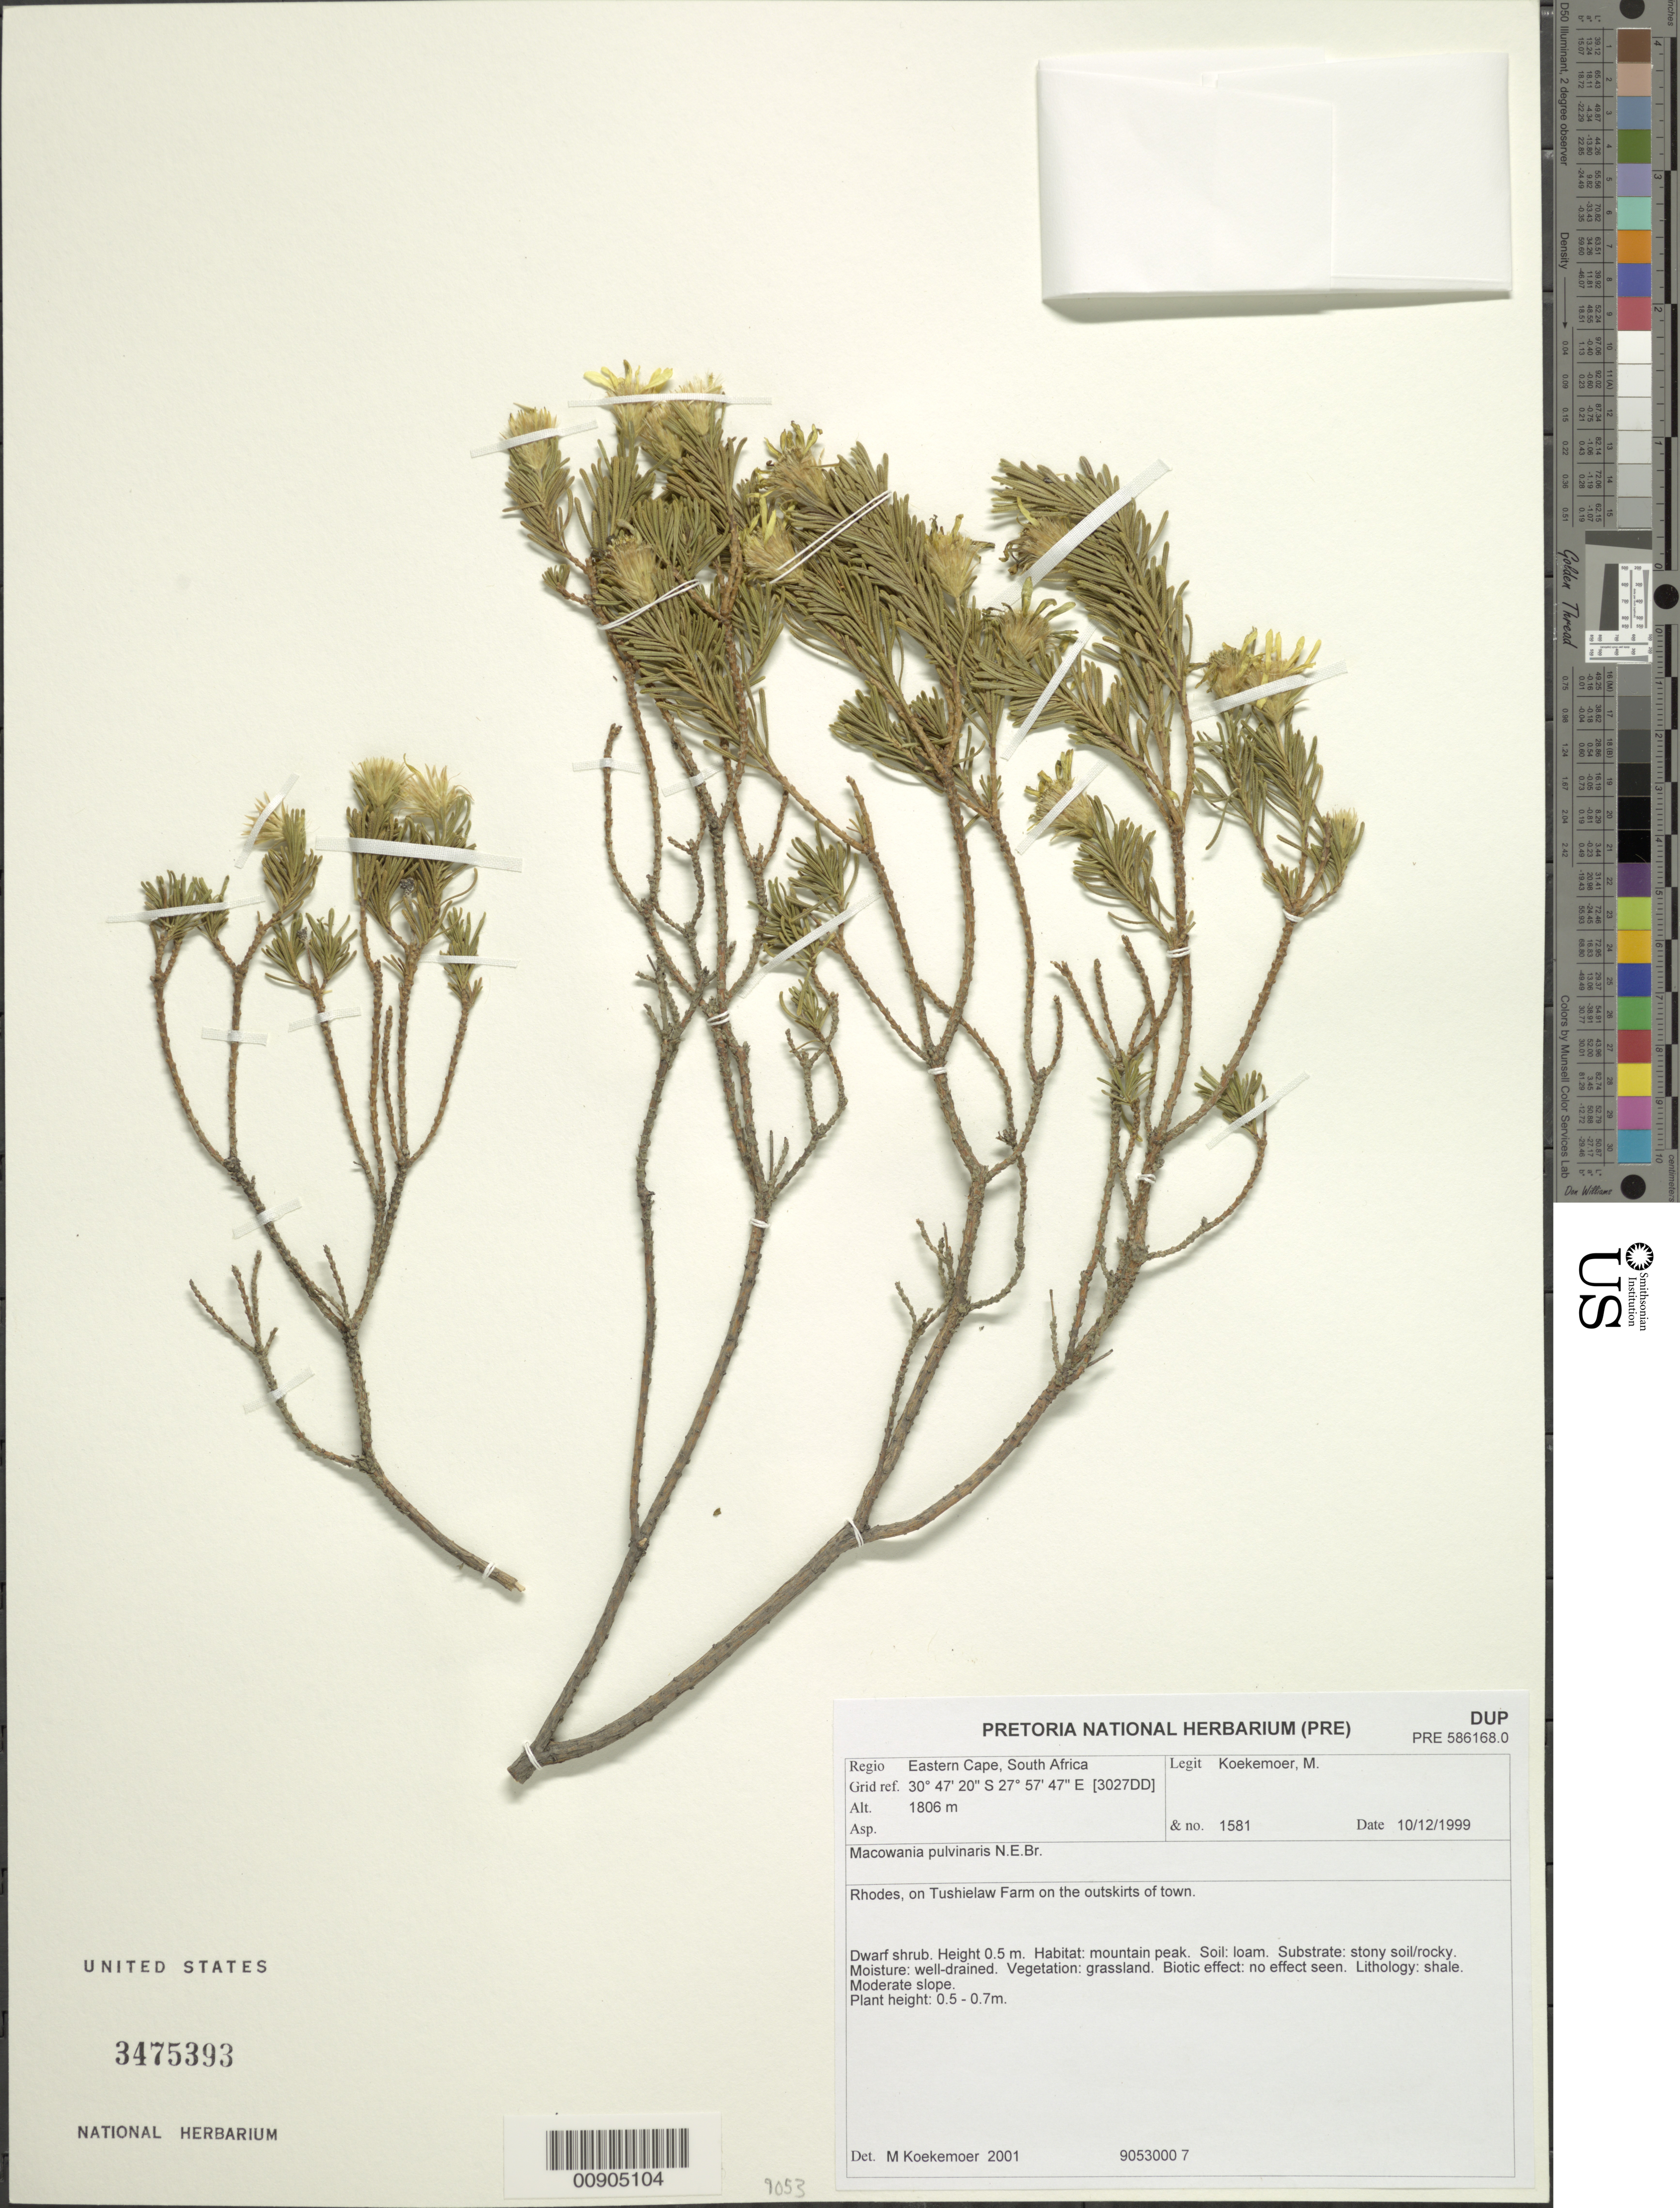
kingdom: Plantae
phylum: Tracheophyta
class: Magnoliopsida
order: Asterales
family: Asteraceae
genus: Macowania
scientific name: Macowania pulvinaris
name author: N.E. Br.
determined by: Koekemoer, M.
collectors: M. Koekemoer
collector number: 1581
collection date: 1999-12-10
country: South Africa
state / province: Eastern Cape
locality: Rhodes, on Tushielaw Farm, outskirts of town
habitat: Grassland, mountain peak, loam soil, stony/rocky, well-drained, moderate slope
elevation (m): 1806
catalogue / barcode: US 3475393